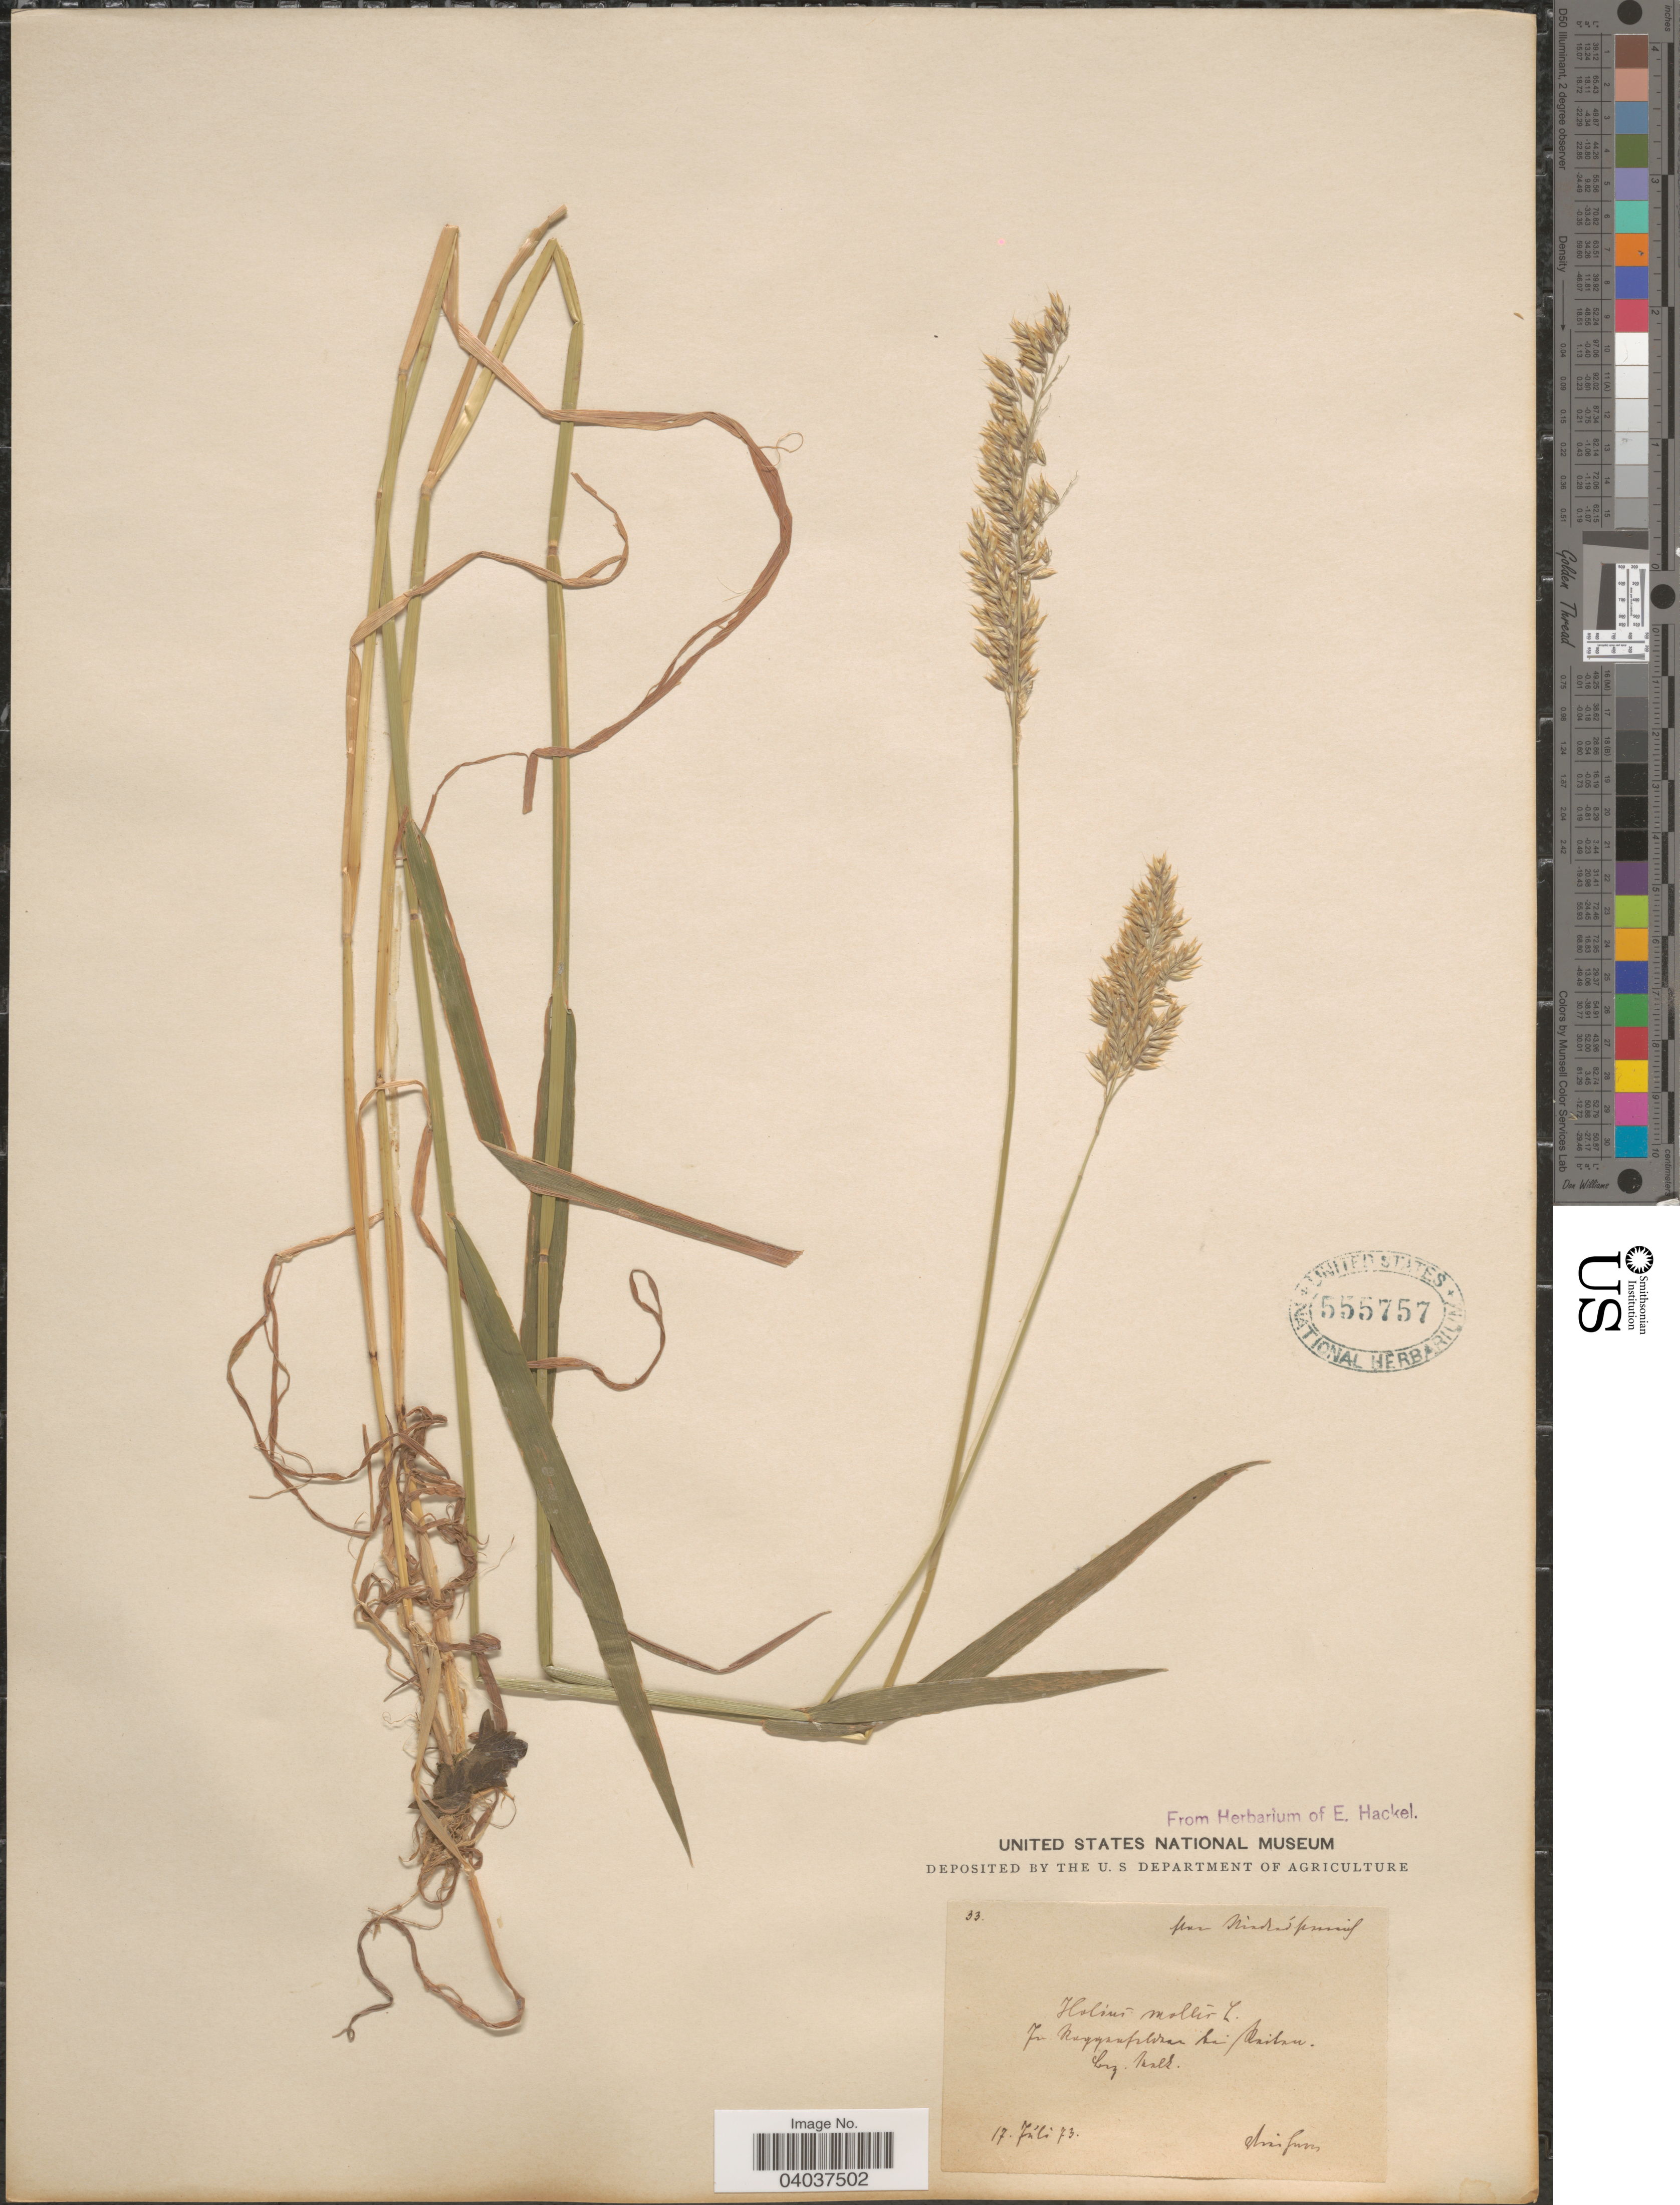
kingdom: Plantae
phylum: Tracheophyta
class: Liliopsida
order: Poales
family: Poaceae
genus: Holcus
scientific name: Holcus mollis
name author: L.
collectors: F. Vierhapper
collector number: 33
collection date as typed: Transcribed d/m/y: 17/7/73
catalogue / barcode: US 555757